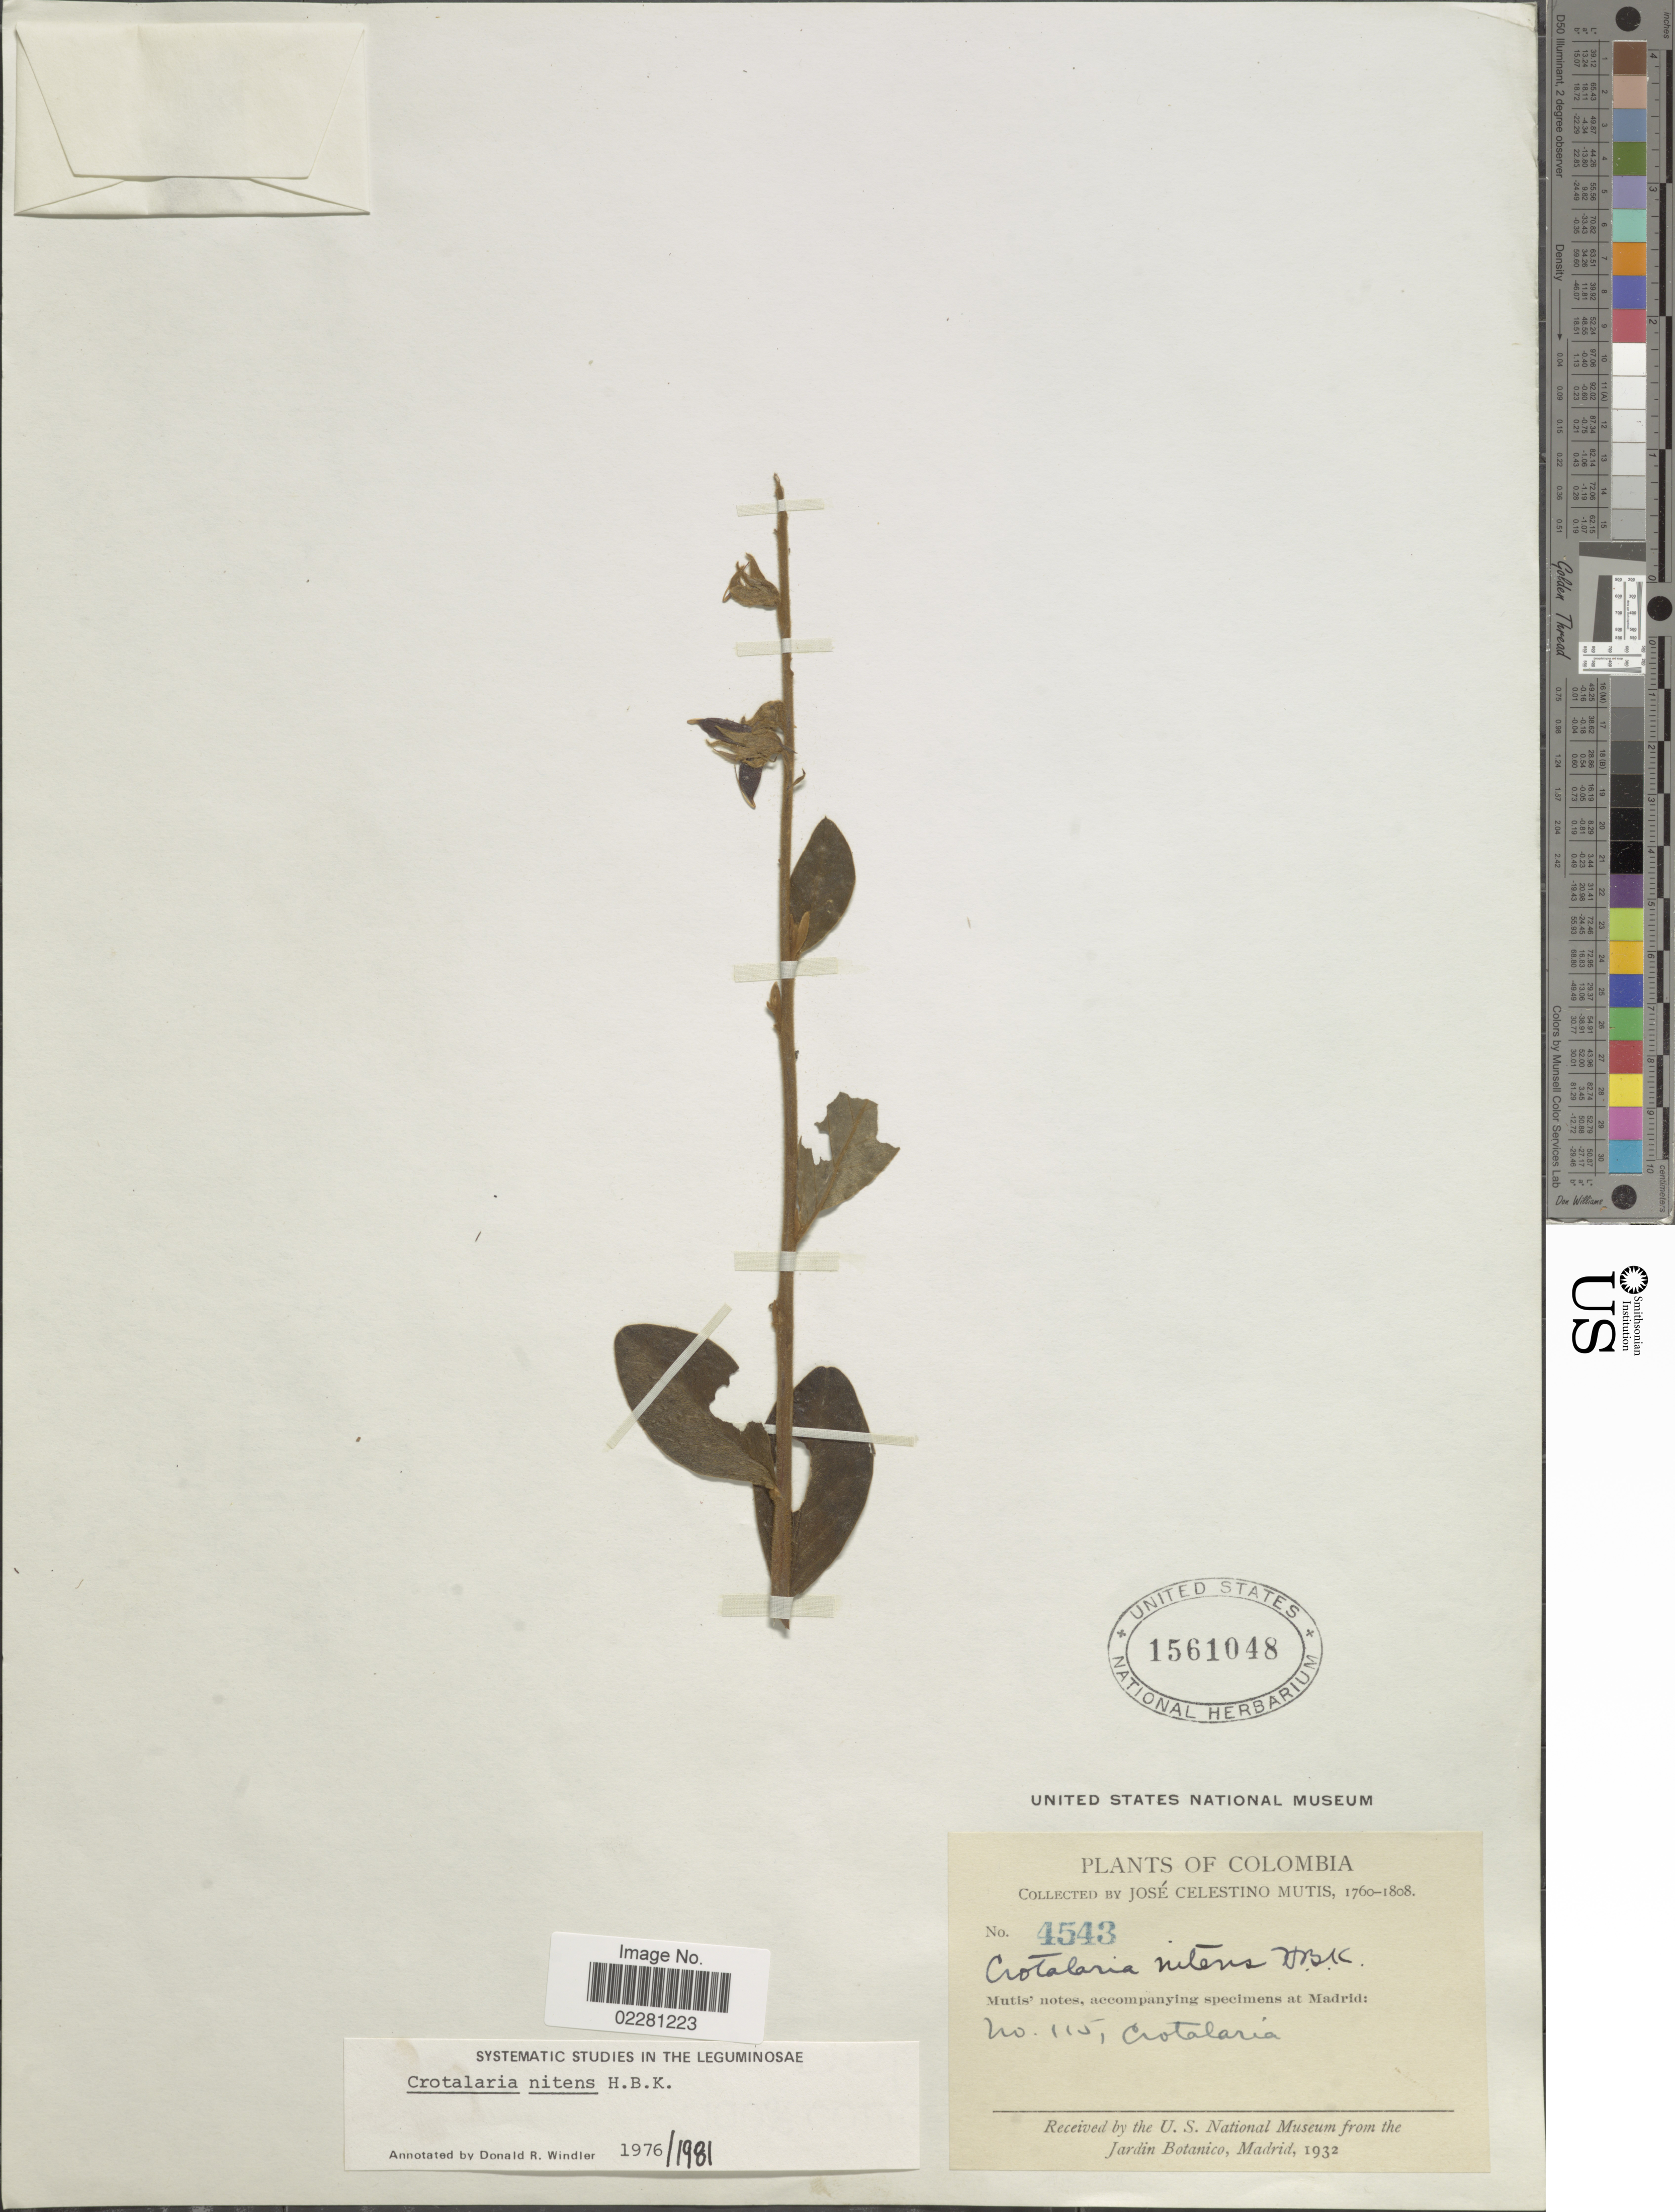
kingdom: Plantae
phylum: Tracheophyta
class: Magnoliopsida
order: Fabales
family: Fabaceae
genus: Crotalaria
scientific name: Crotalaria nitens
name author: Kunth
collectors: J. C. B. Mutis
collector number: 4543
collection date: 1760/1808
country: Colombia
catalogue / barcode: US 1561048